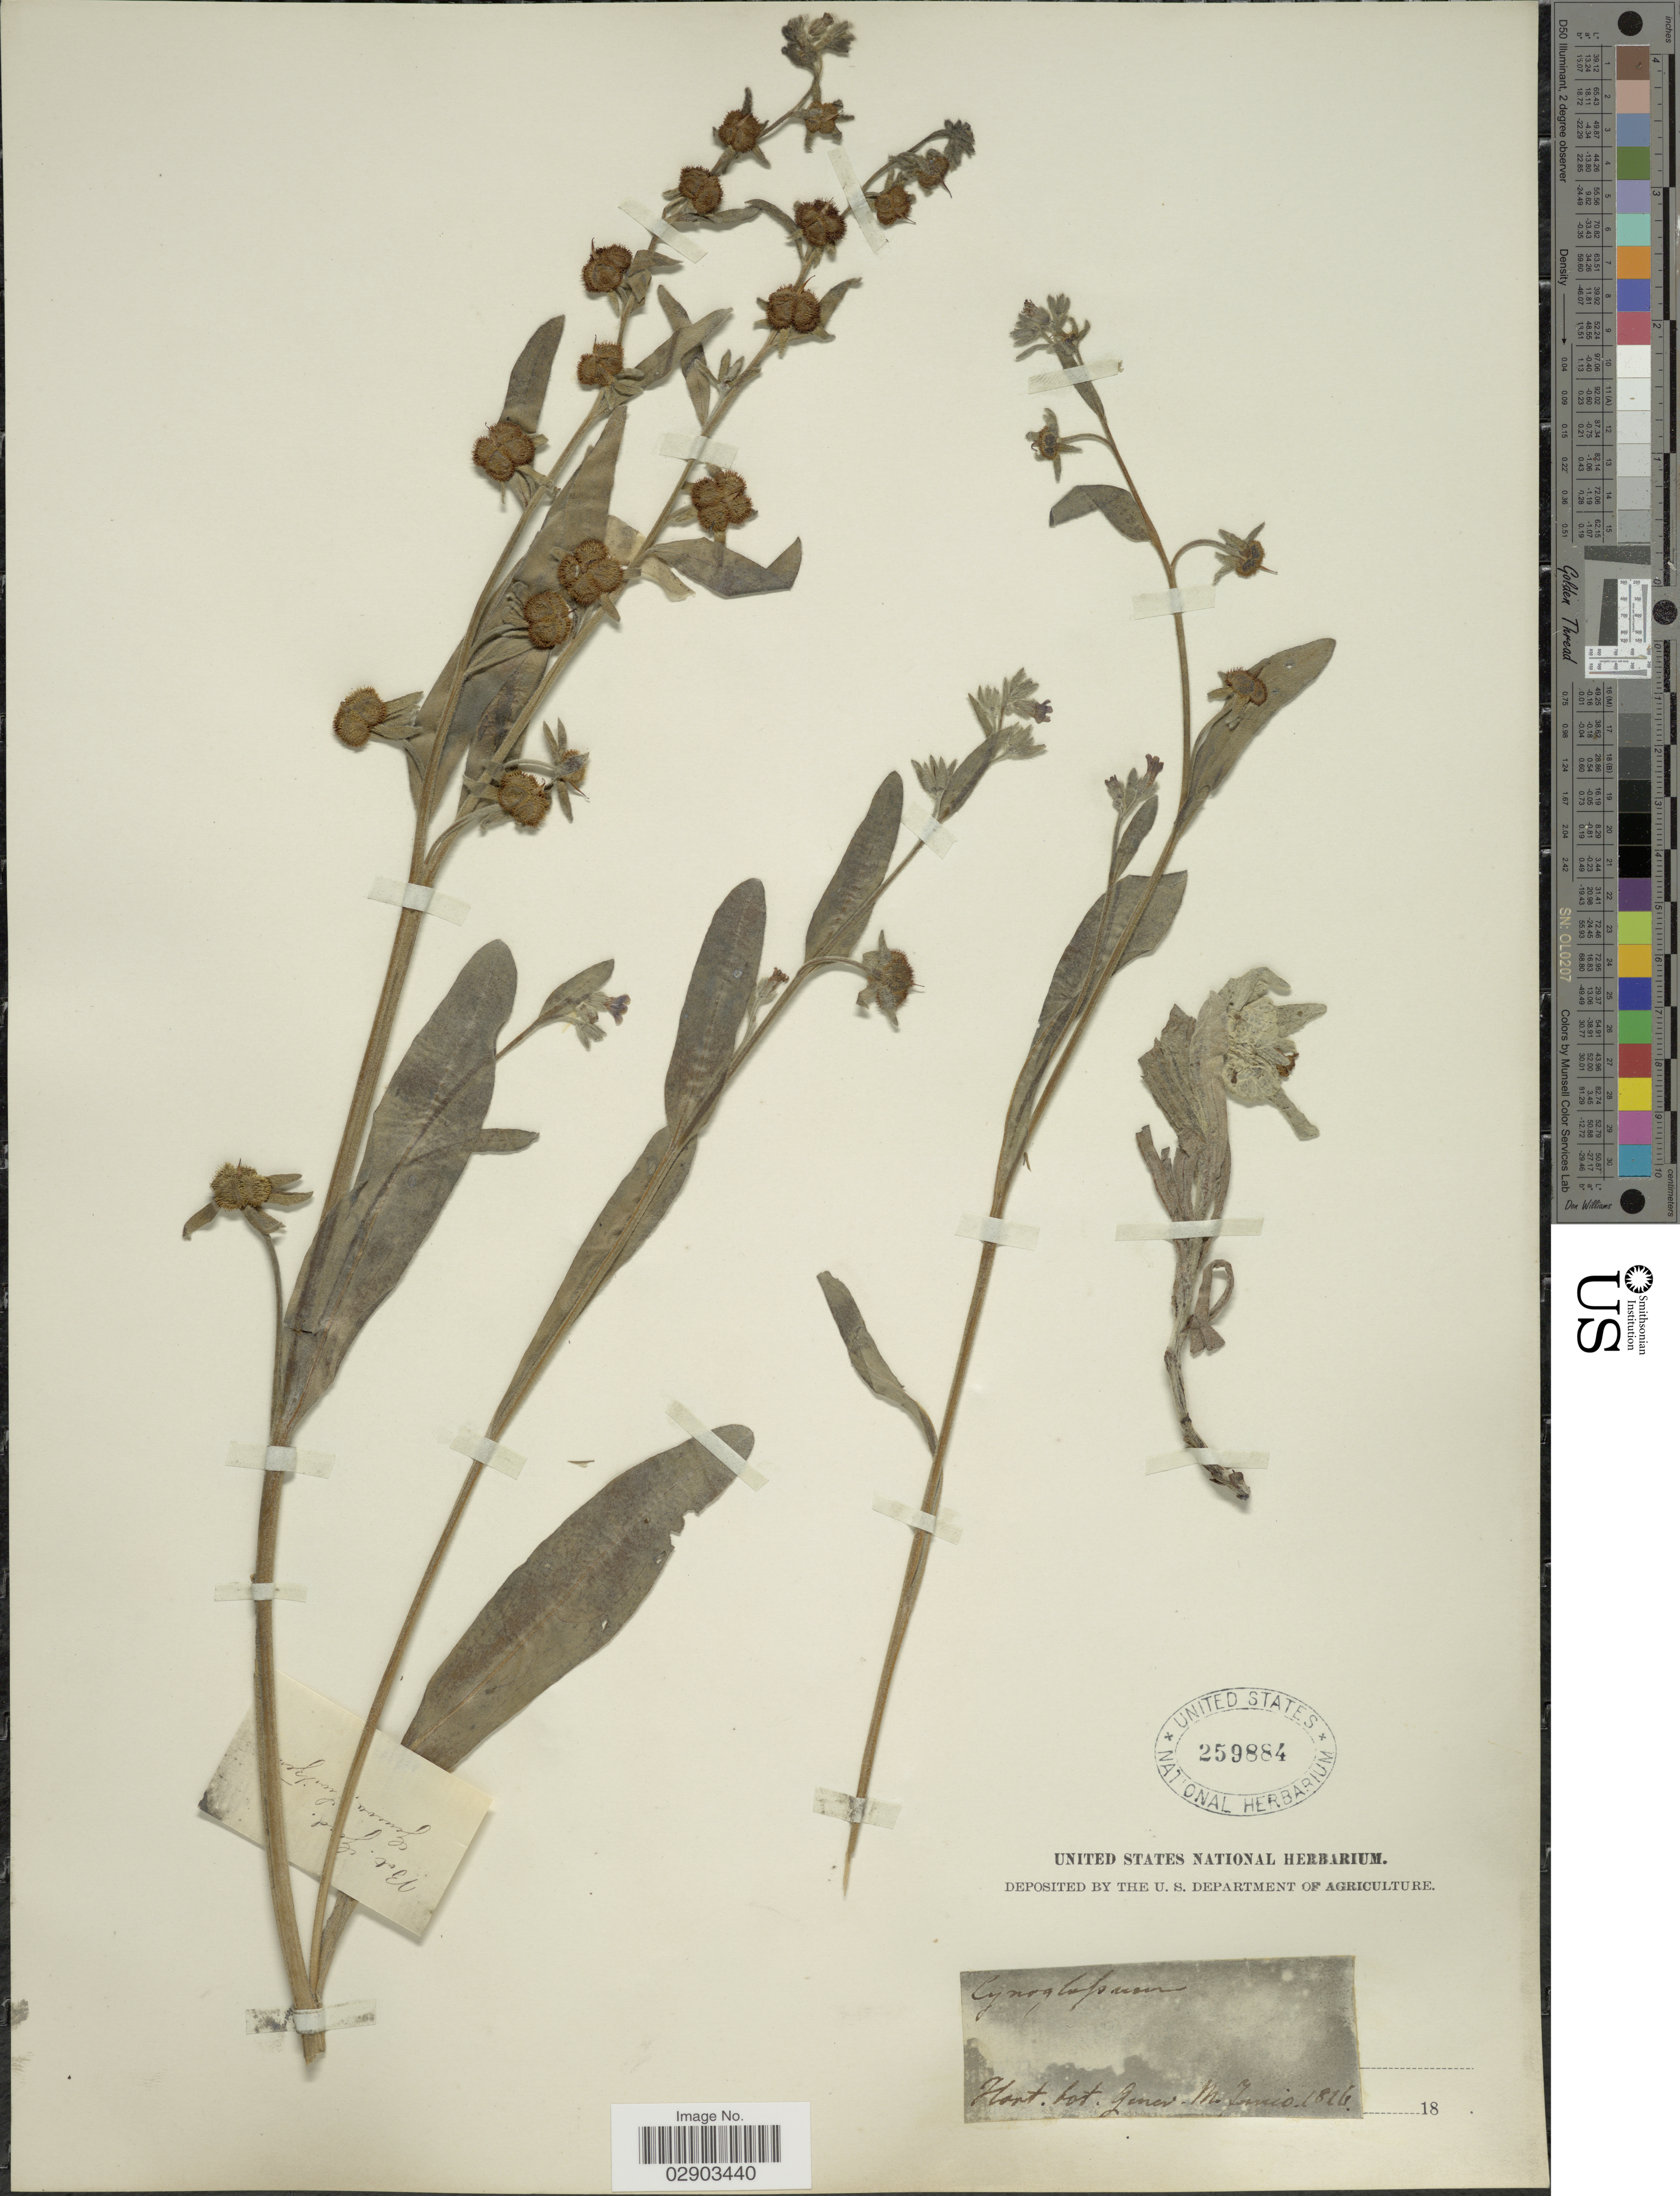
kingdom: Plantae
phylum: Tracheophyta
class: Magnoliopsida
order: Boraginales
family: Boraginaceae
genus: Cynoglossum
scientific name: Cynoglossum officinale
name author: L.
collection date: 1826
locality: Hort. bot. Genev.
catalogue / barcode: US 259884